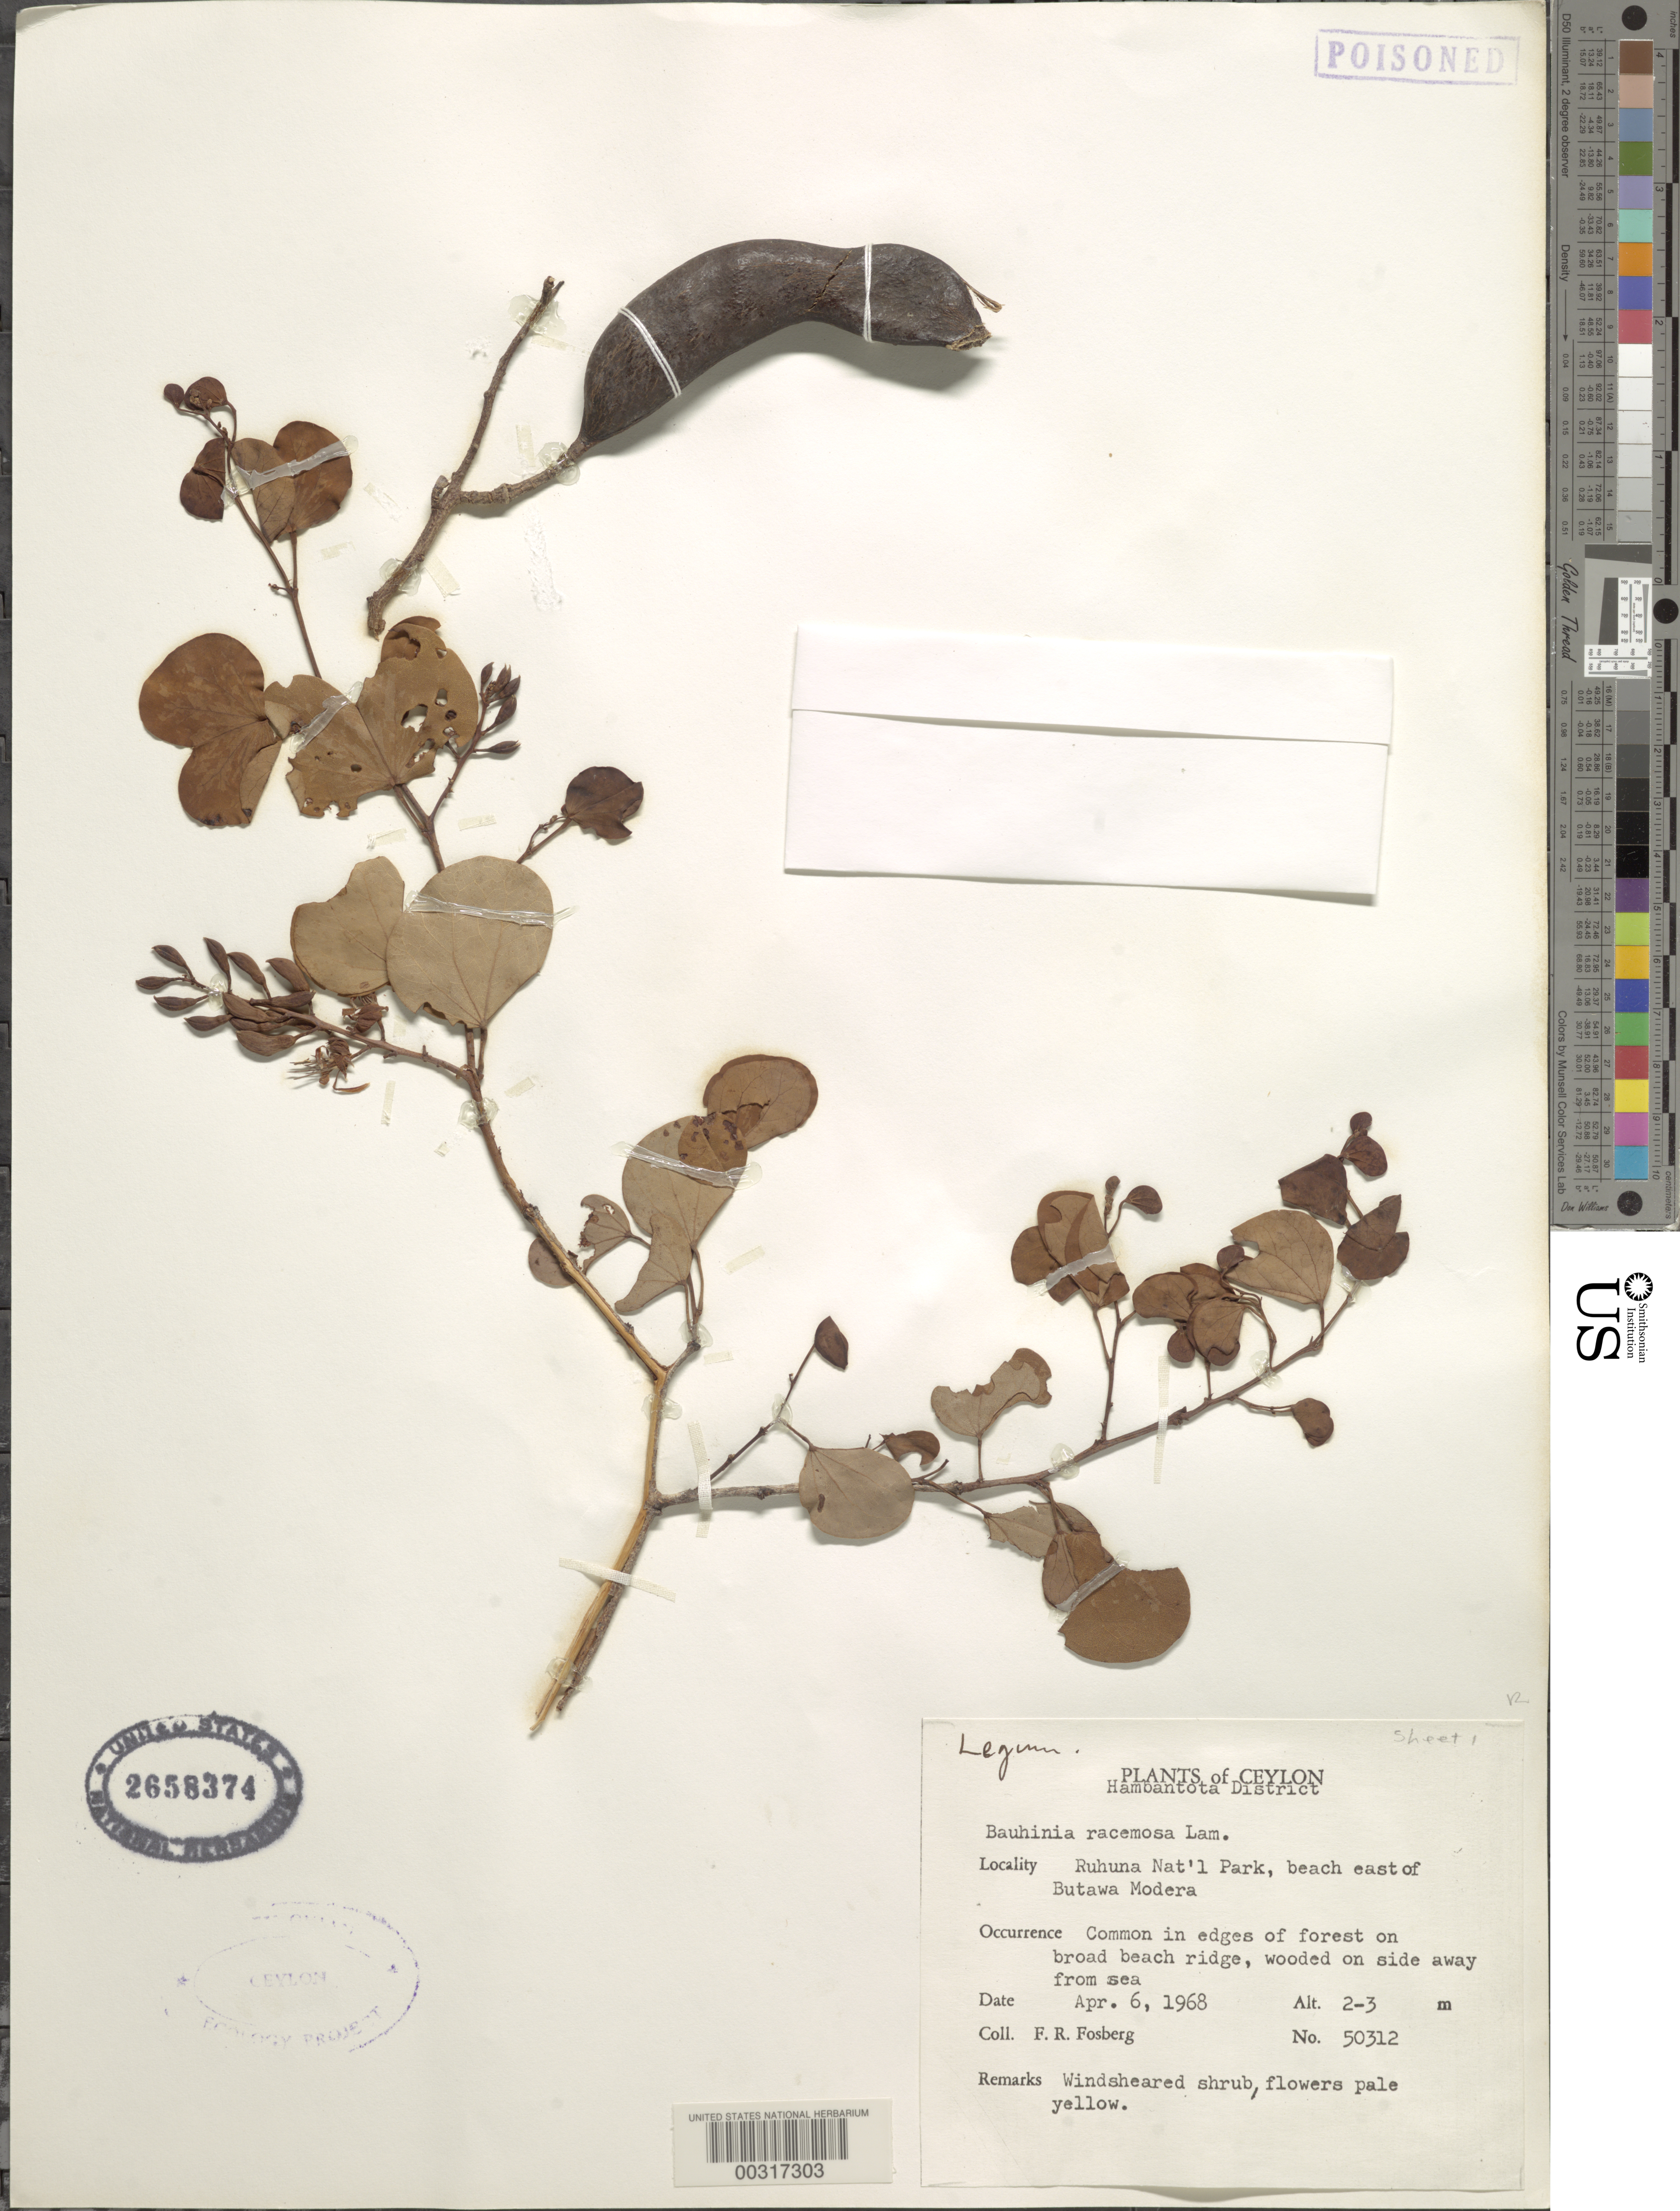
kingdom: Plantae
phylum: Tracheophyta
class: Magnoliopsida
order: Fabales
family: Fabaceae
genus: Bauhinia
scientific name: Bauhinia racemosa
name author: Lam.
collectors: F. R. Fosberg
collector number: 50312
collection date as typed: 06 Apr 1968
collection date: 1968-04-06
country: Sri Lanka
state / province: Southern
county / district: Hambantota Dist.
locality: Ruhuna national park, beach e of butawa modera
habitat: Edge of forest on broad beach ridge, wooded on side away from sea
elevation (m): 2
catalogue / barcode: US 2658374